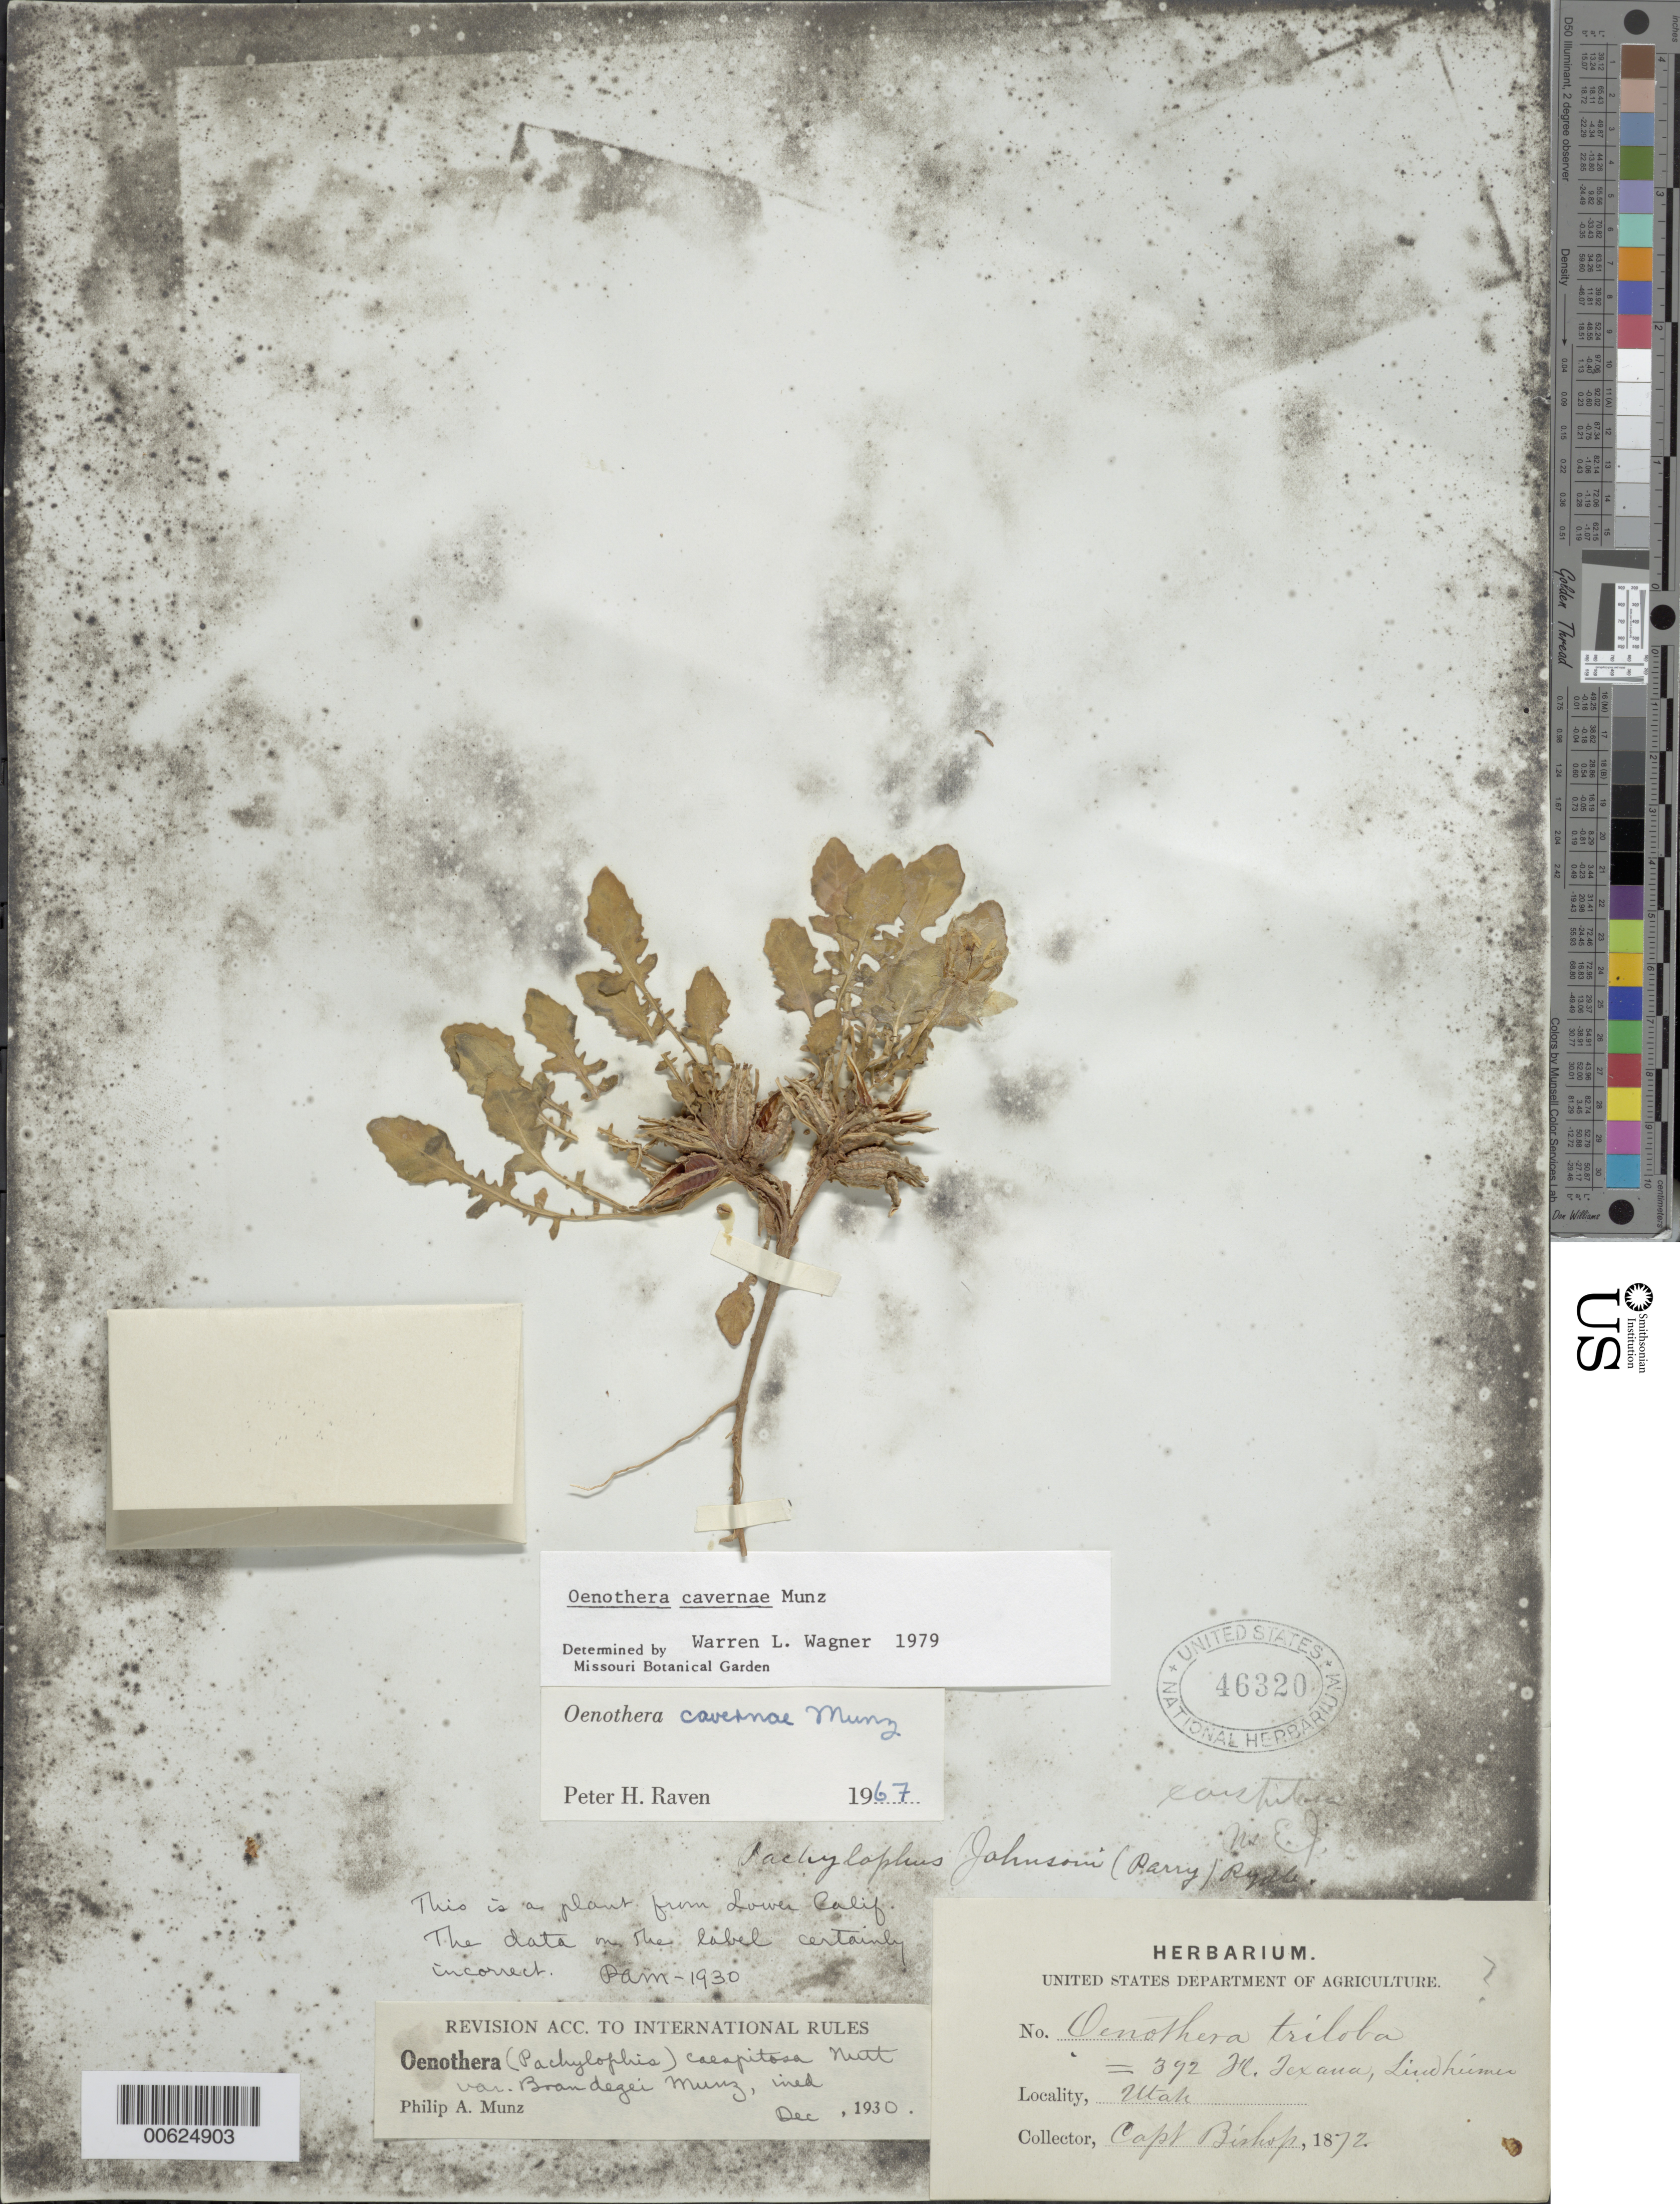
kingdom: Plantae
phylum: Tracheophyta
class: Magnoliopsida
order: Myrtales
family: Onagraceae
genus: Oenothera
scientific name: Oenothera cavernae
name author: Munz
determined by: Wagner, W. L., (BOT), Smithsonian Institution - National Museum of Natural History (UNITED STATES)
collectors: F. M. Bishop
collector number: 392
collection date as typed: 1872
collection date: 1872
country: United States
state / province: Utah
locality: Ft. Texana, Lindhiemer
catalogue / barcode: US 46320